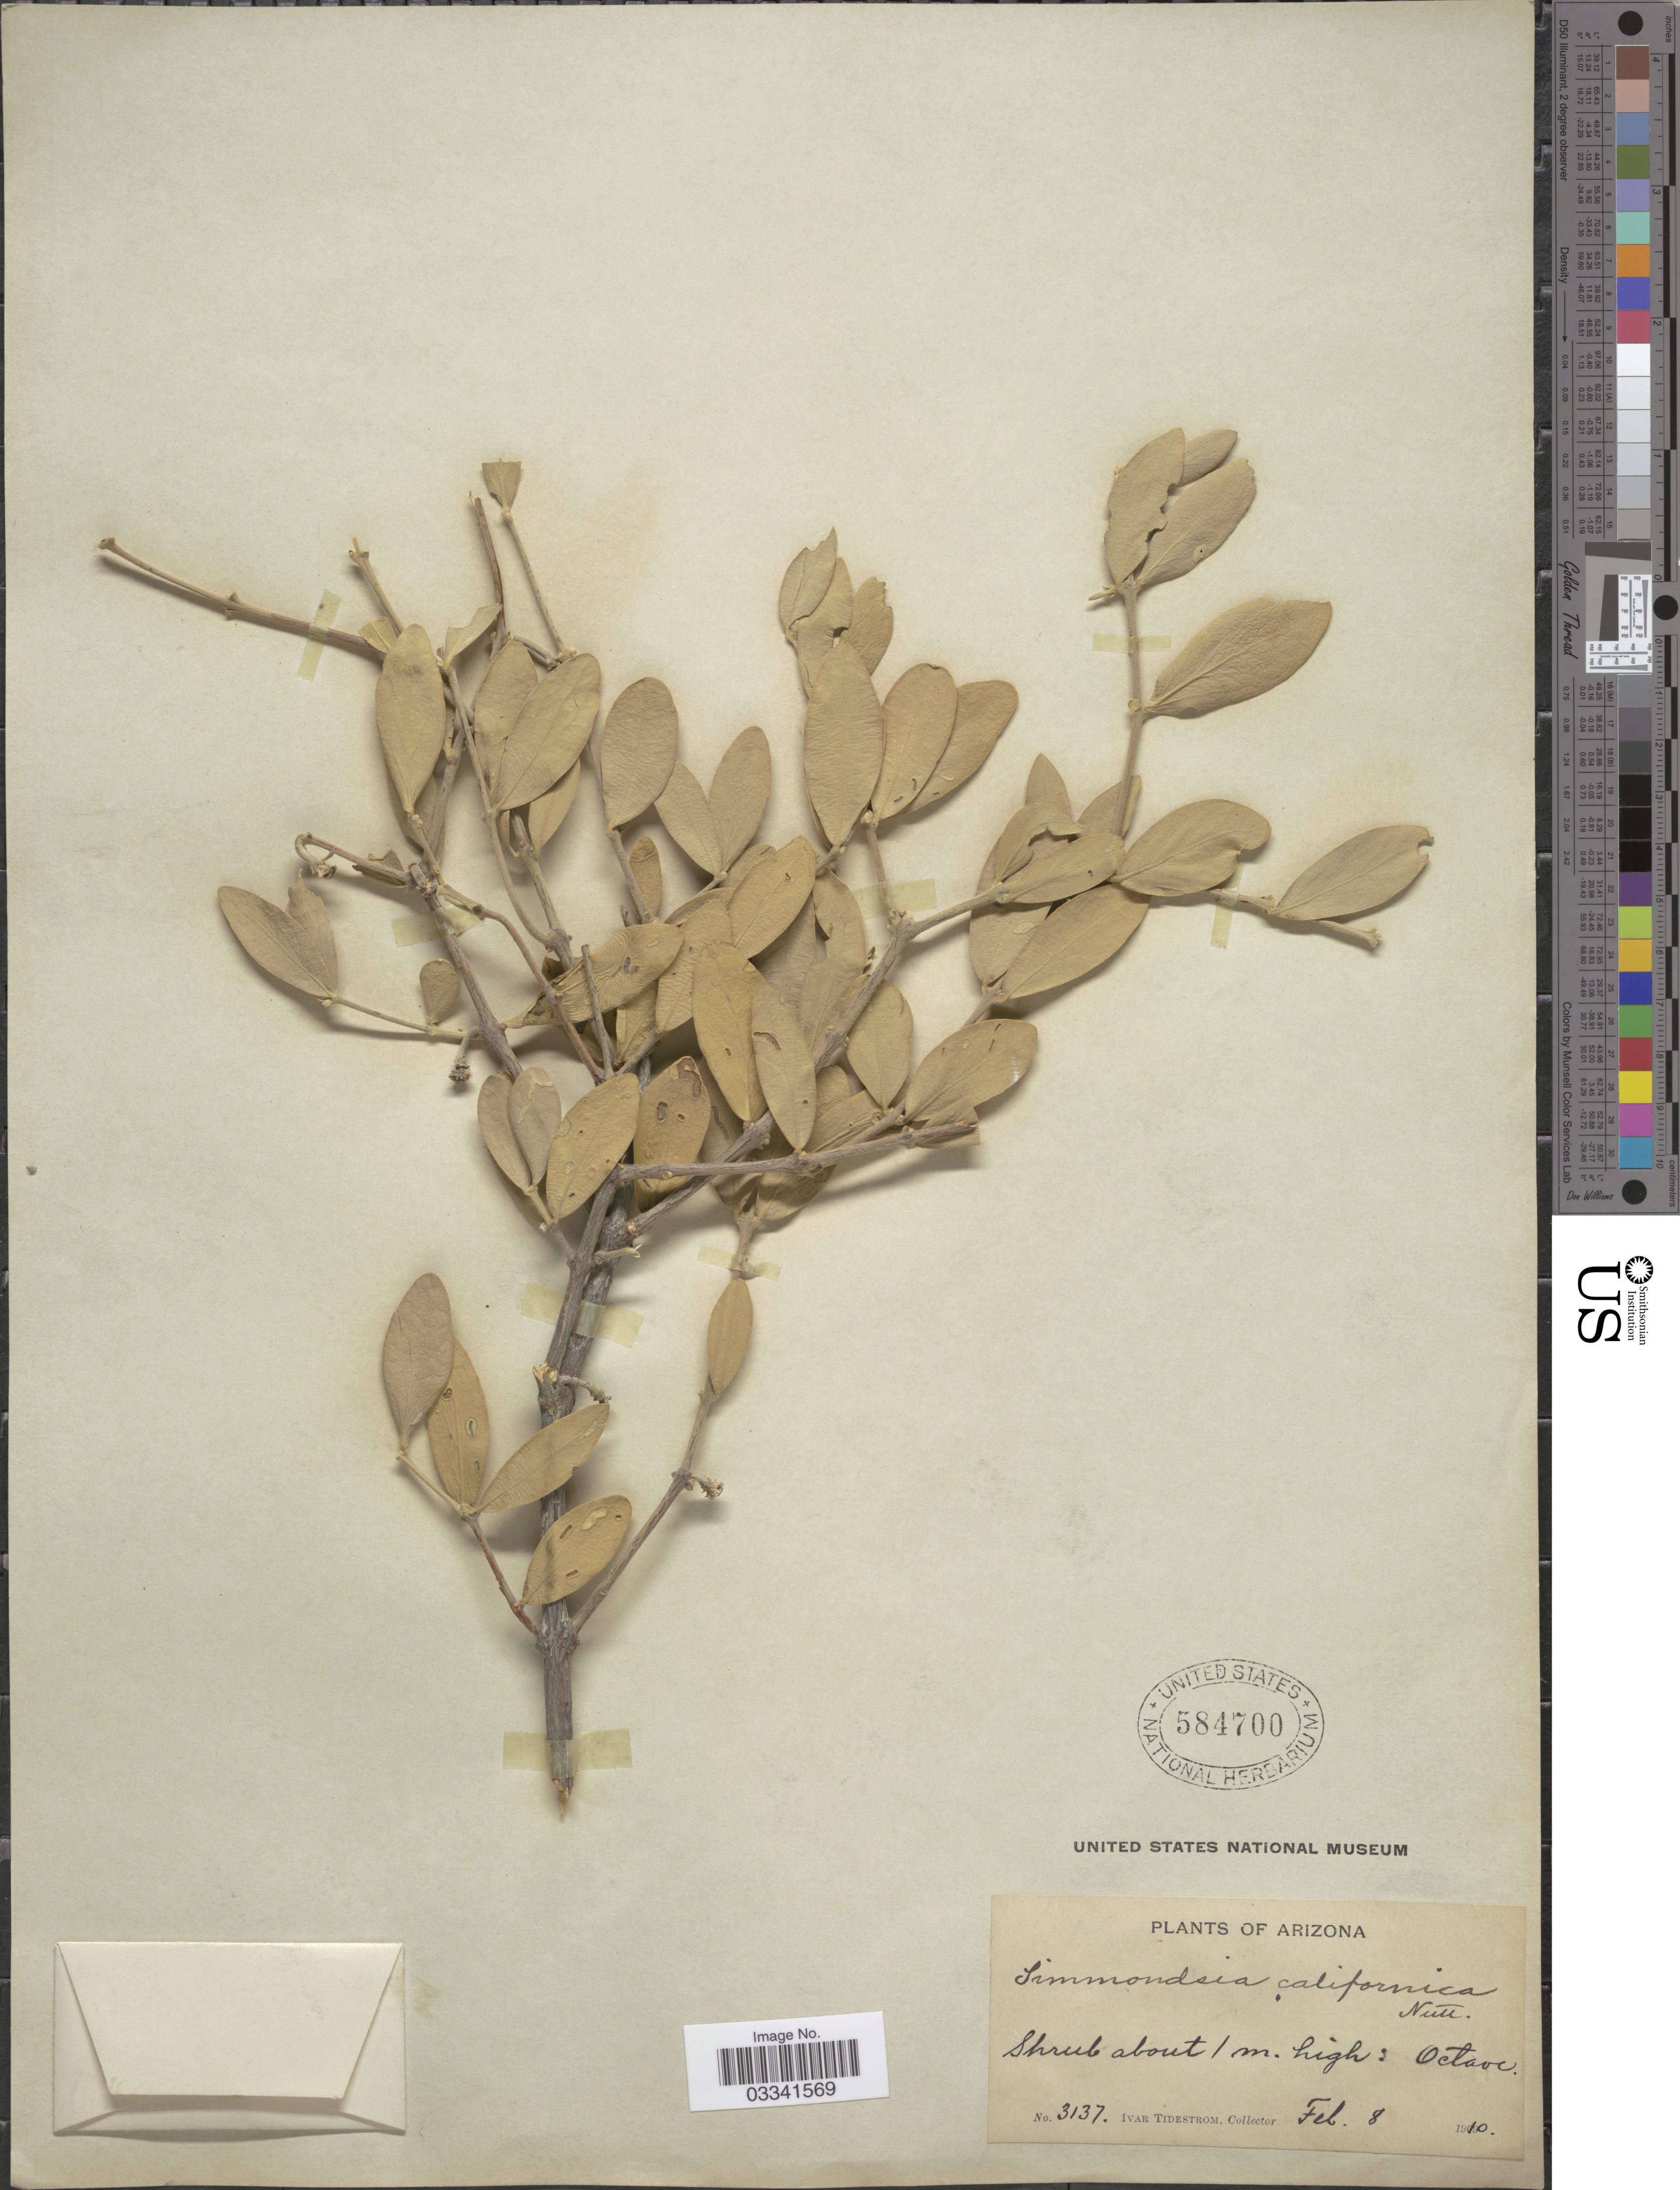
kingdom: Plantae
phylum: Tracheophyta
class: Magnoliopsida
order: Caryophyllales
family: Simmondsiaceae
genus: Simmondsia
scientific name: Simmondsia chinensis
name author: (Link) C.K. Schneid.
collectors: I. F. Tidestrom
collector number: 3137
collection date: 1910-02-08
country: United States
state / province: Arizona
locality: Octave.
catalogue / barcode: US 584700